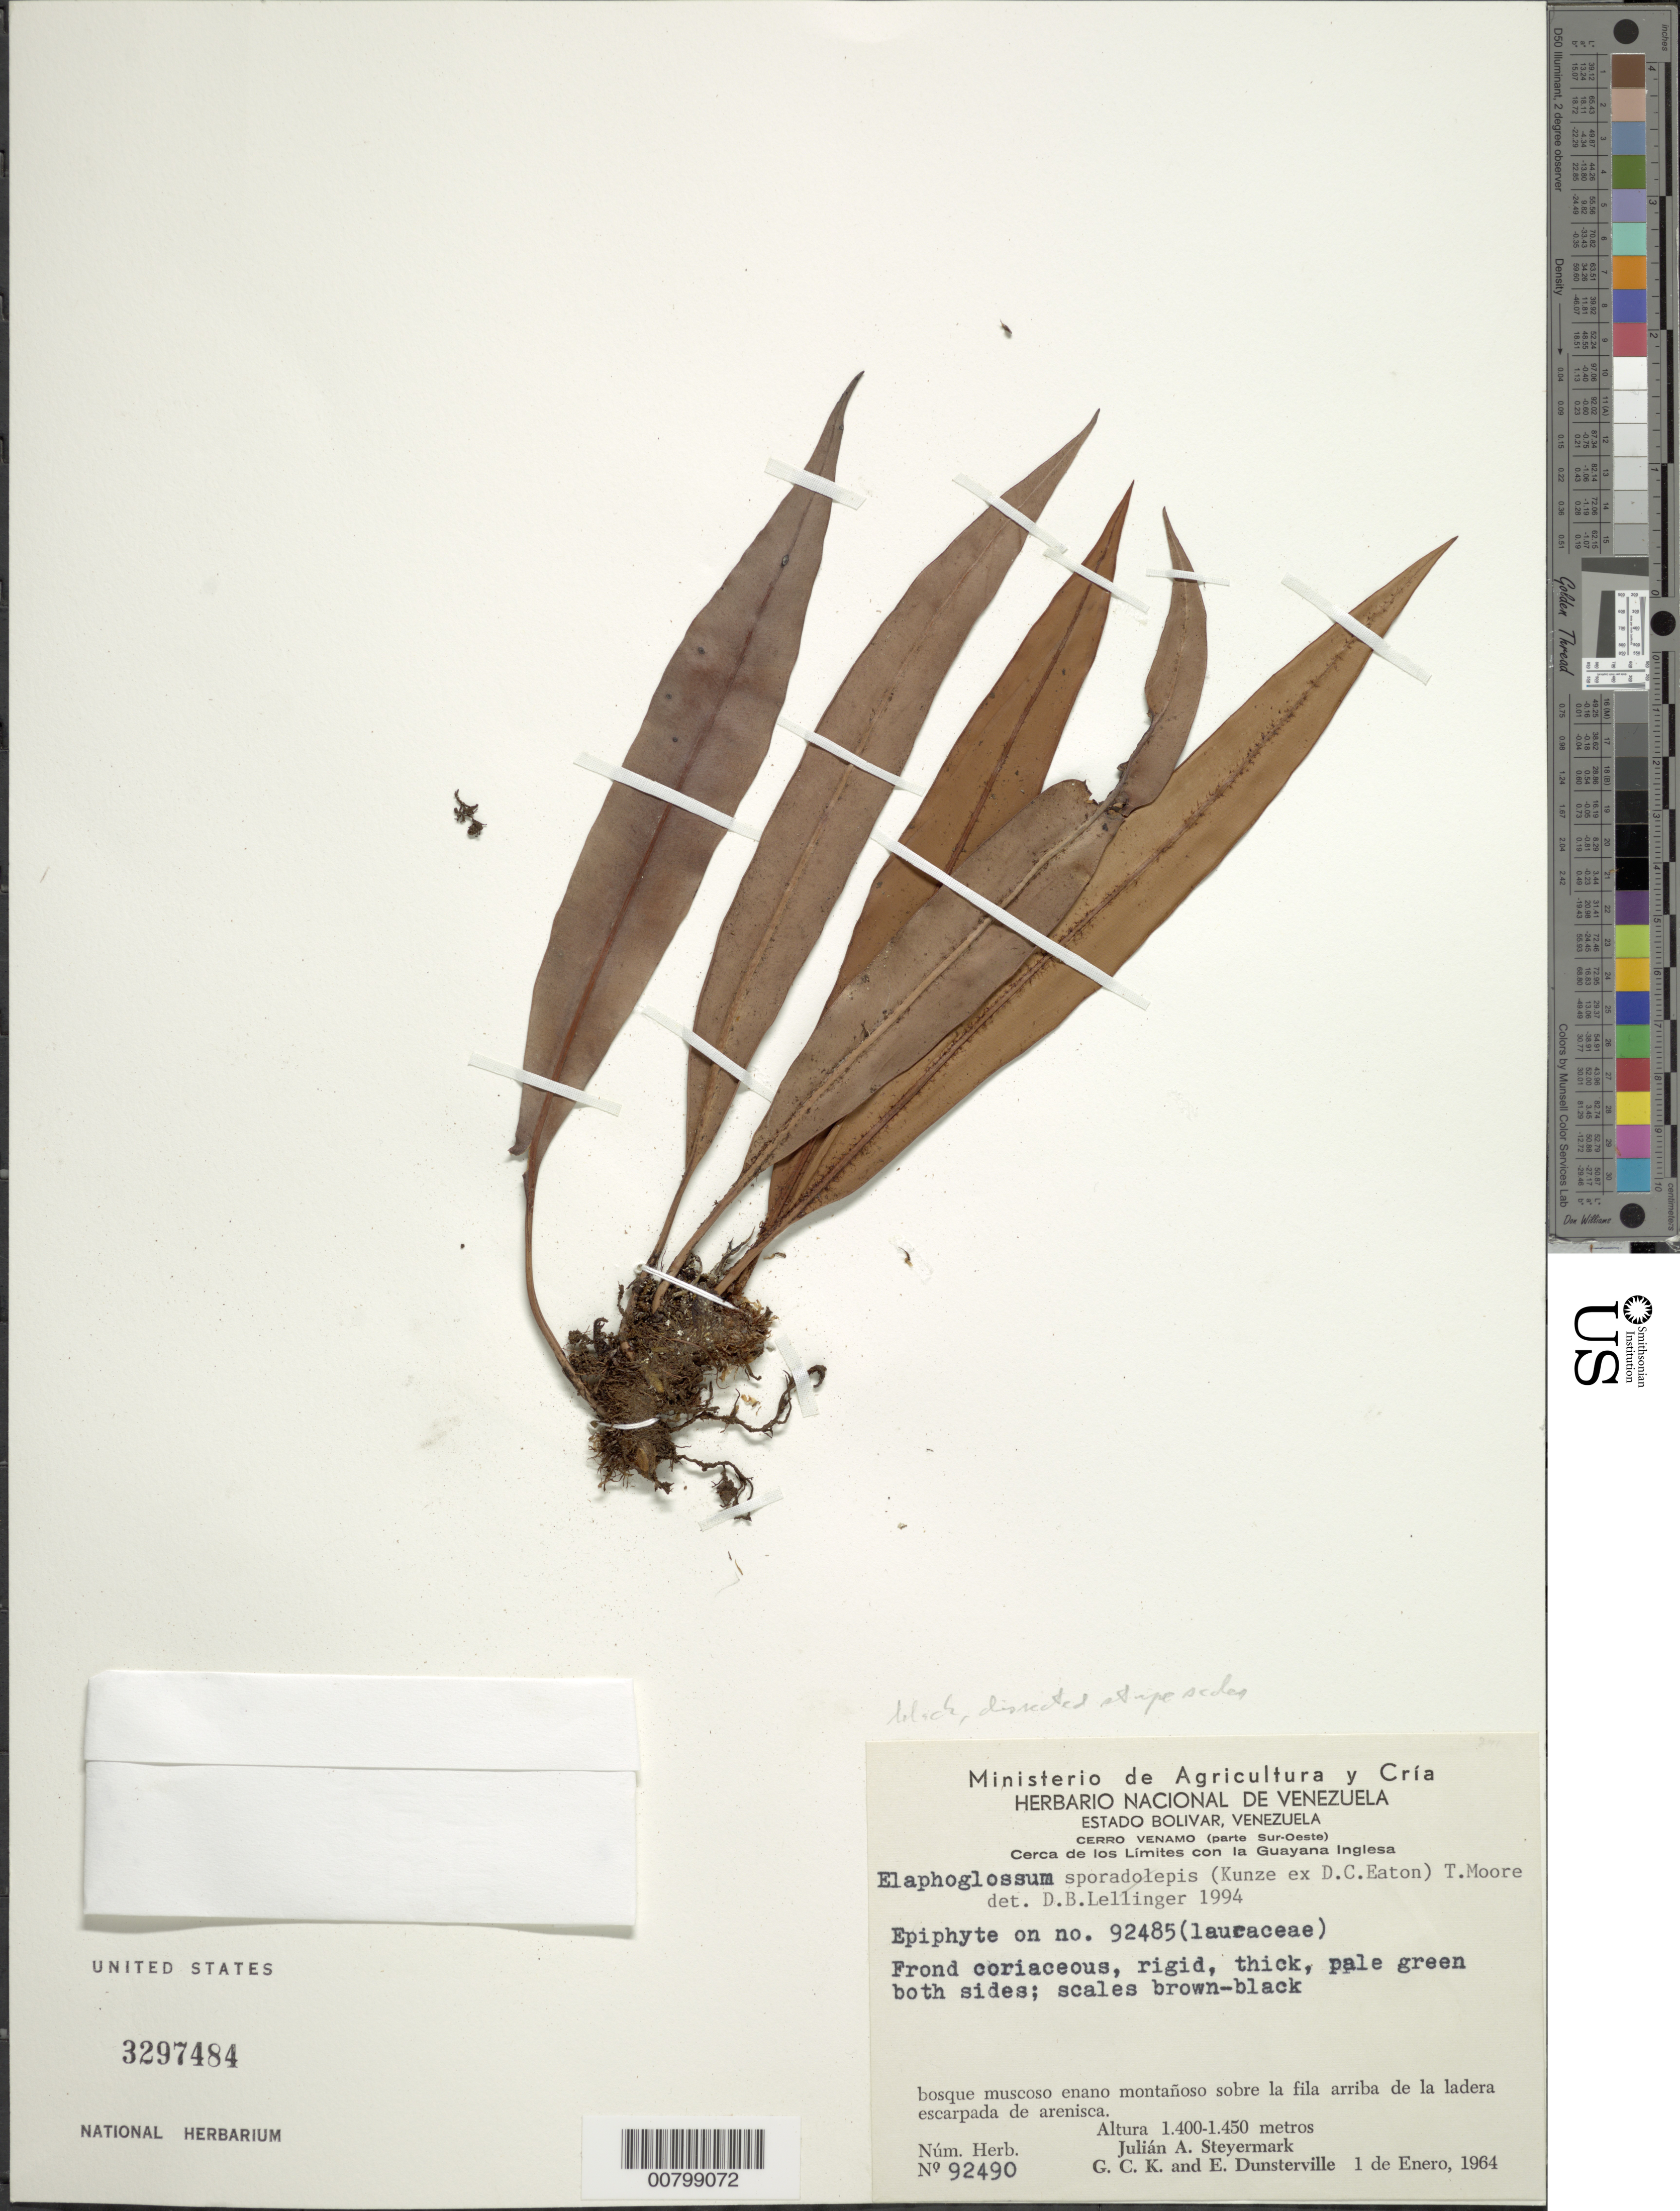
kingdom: Plantae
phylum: Tracheophyta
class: Polypodiopsida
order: Polypodiales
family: Dryopteridaceae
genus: Elaphoglossum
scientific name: Elaphoglossum sporadolepis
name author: (Kunze ex Kuhn) T. Moore ex C. Chr.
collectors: J. Steyermark, G. C. K. Dunsterville & E. Dunsterville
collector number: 92490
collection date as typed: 1-Jan-64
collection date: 1964-01-01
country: Venezuela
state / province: Bolívar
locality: Cerro Venamo, parte Sur-Oeste, cerca de los limites con Guayana Inglesa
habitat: Bosque muscoso enano montanoso sobre la fila arriba de la ladera escarpada de arenisca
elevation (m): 1400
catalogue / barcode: US 3297484